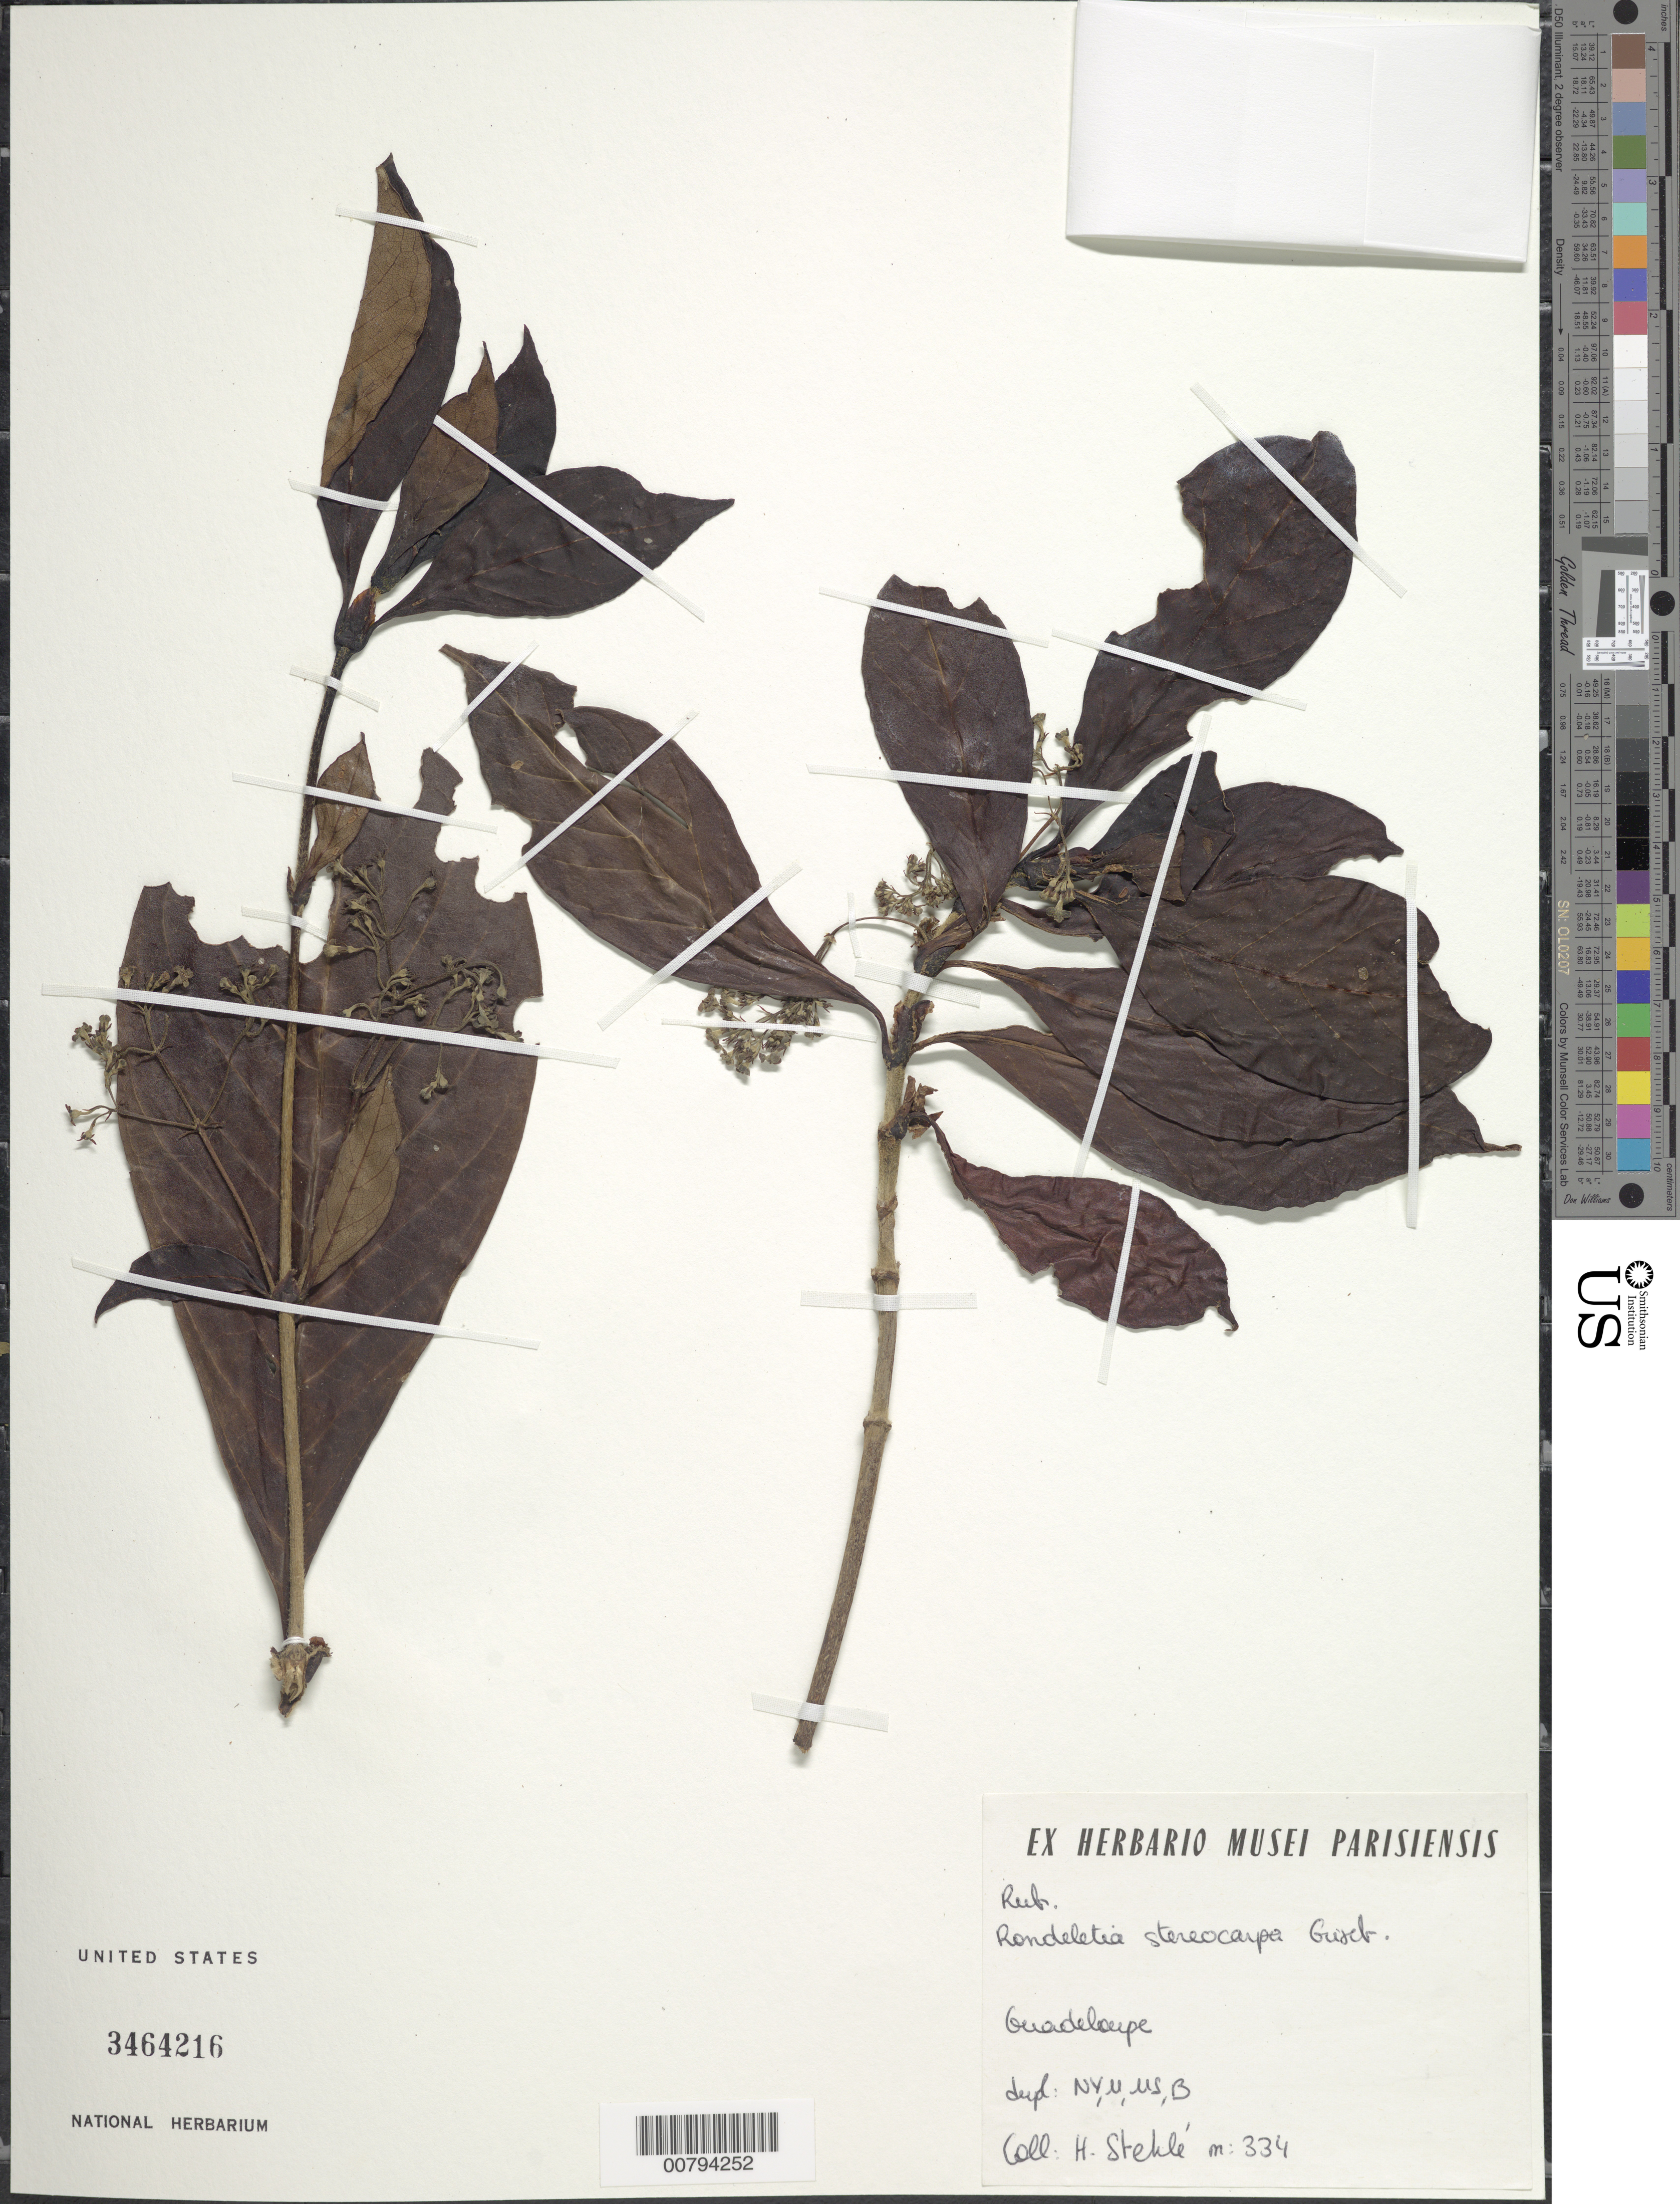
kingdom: Plantae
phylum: Tracheophyta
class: Magnoliopsida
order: Gentianales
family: Rubiaceae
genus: Rondeletia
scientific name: Rondeletia parviflora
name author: Poir.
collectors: H. Stehlé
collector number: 334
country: Guadeloupe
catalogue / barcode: US 3464216